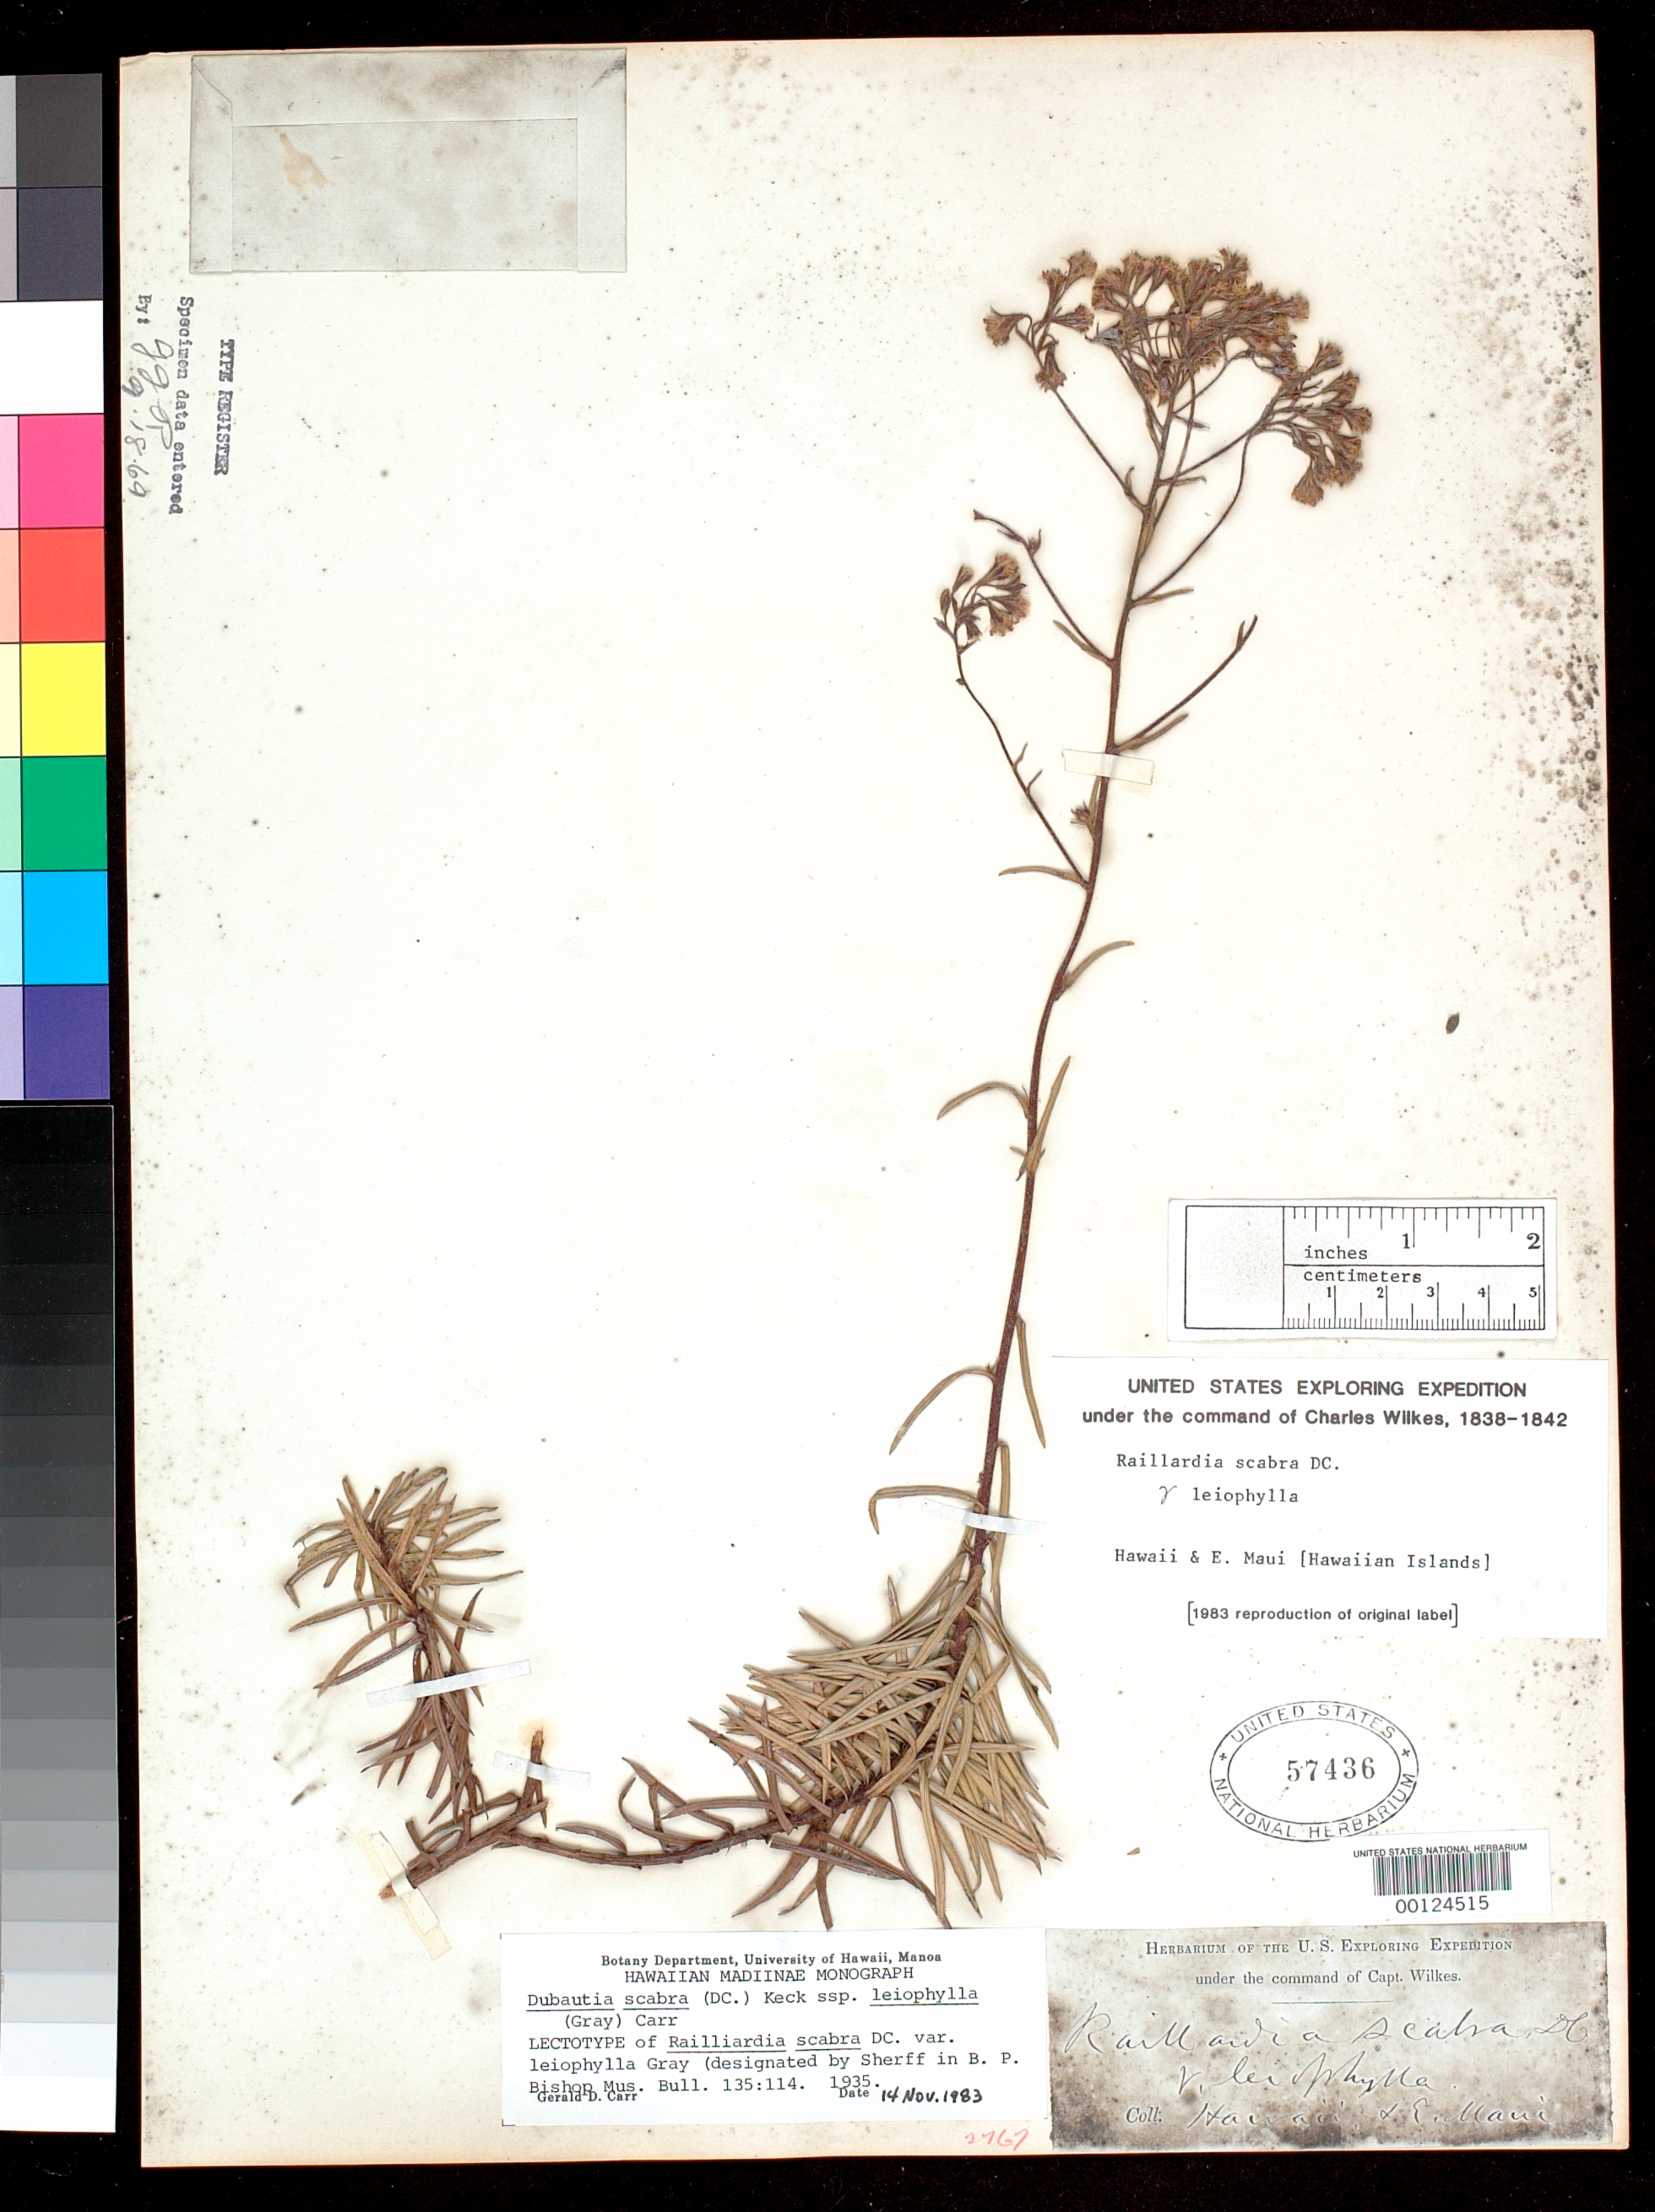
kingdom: Plantae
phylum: Tracheophyta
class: Magnoliopsida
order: Asterales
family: Asteraceae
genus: Railliardia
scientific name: Railliardia scabra var. leiophylla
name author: A. Gray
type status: Lectotype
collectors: Wilkes Explor. Exped.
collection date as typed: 1838 to -- --- 1842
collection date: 1838/1842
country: United States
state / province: Hawaii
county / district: Maui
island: Moloka'i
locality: Hawaii and E Maui.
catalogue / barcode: US 57436